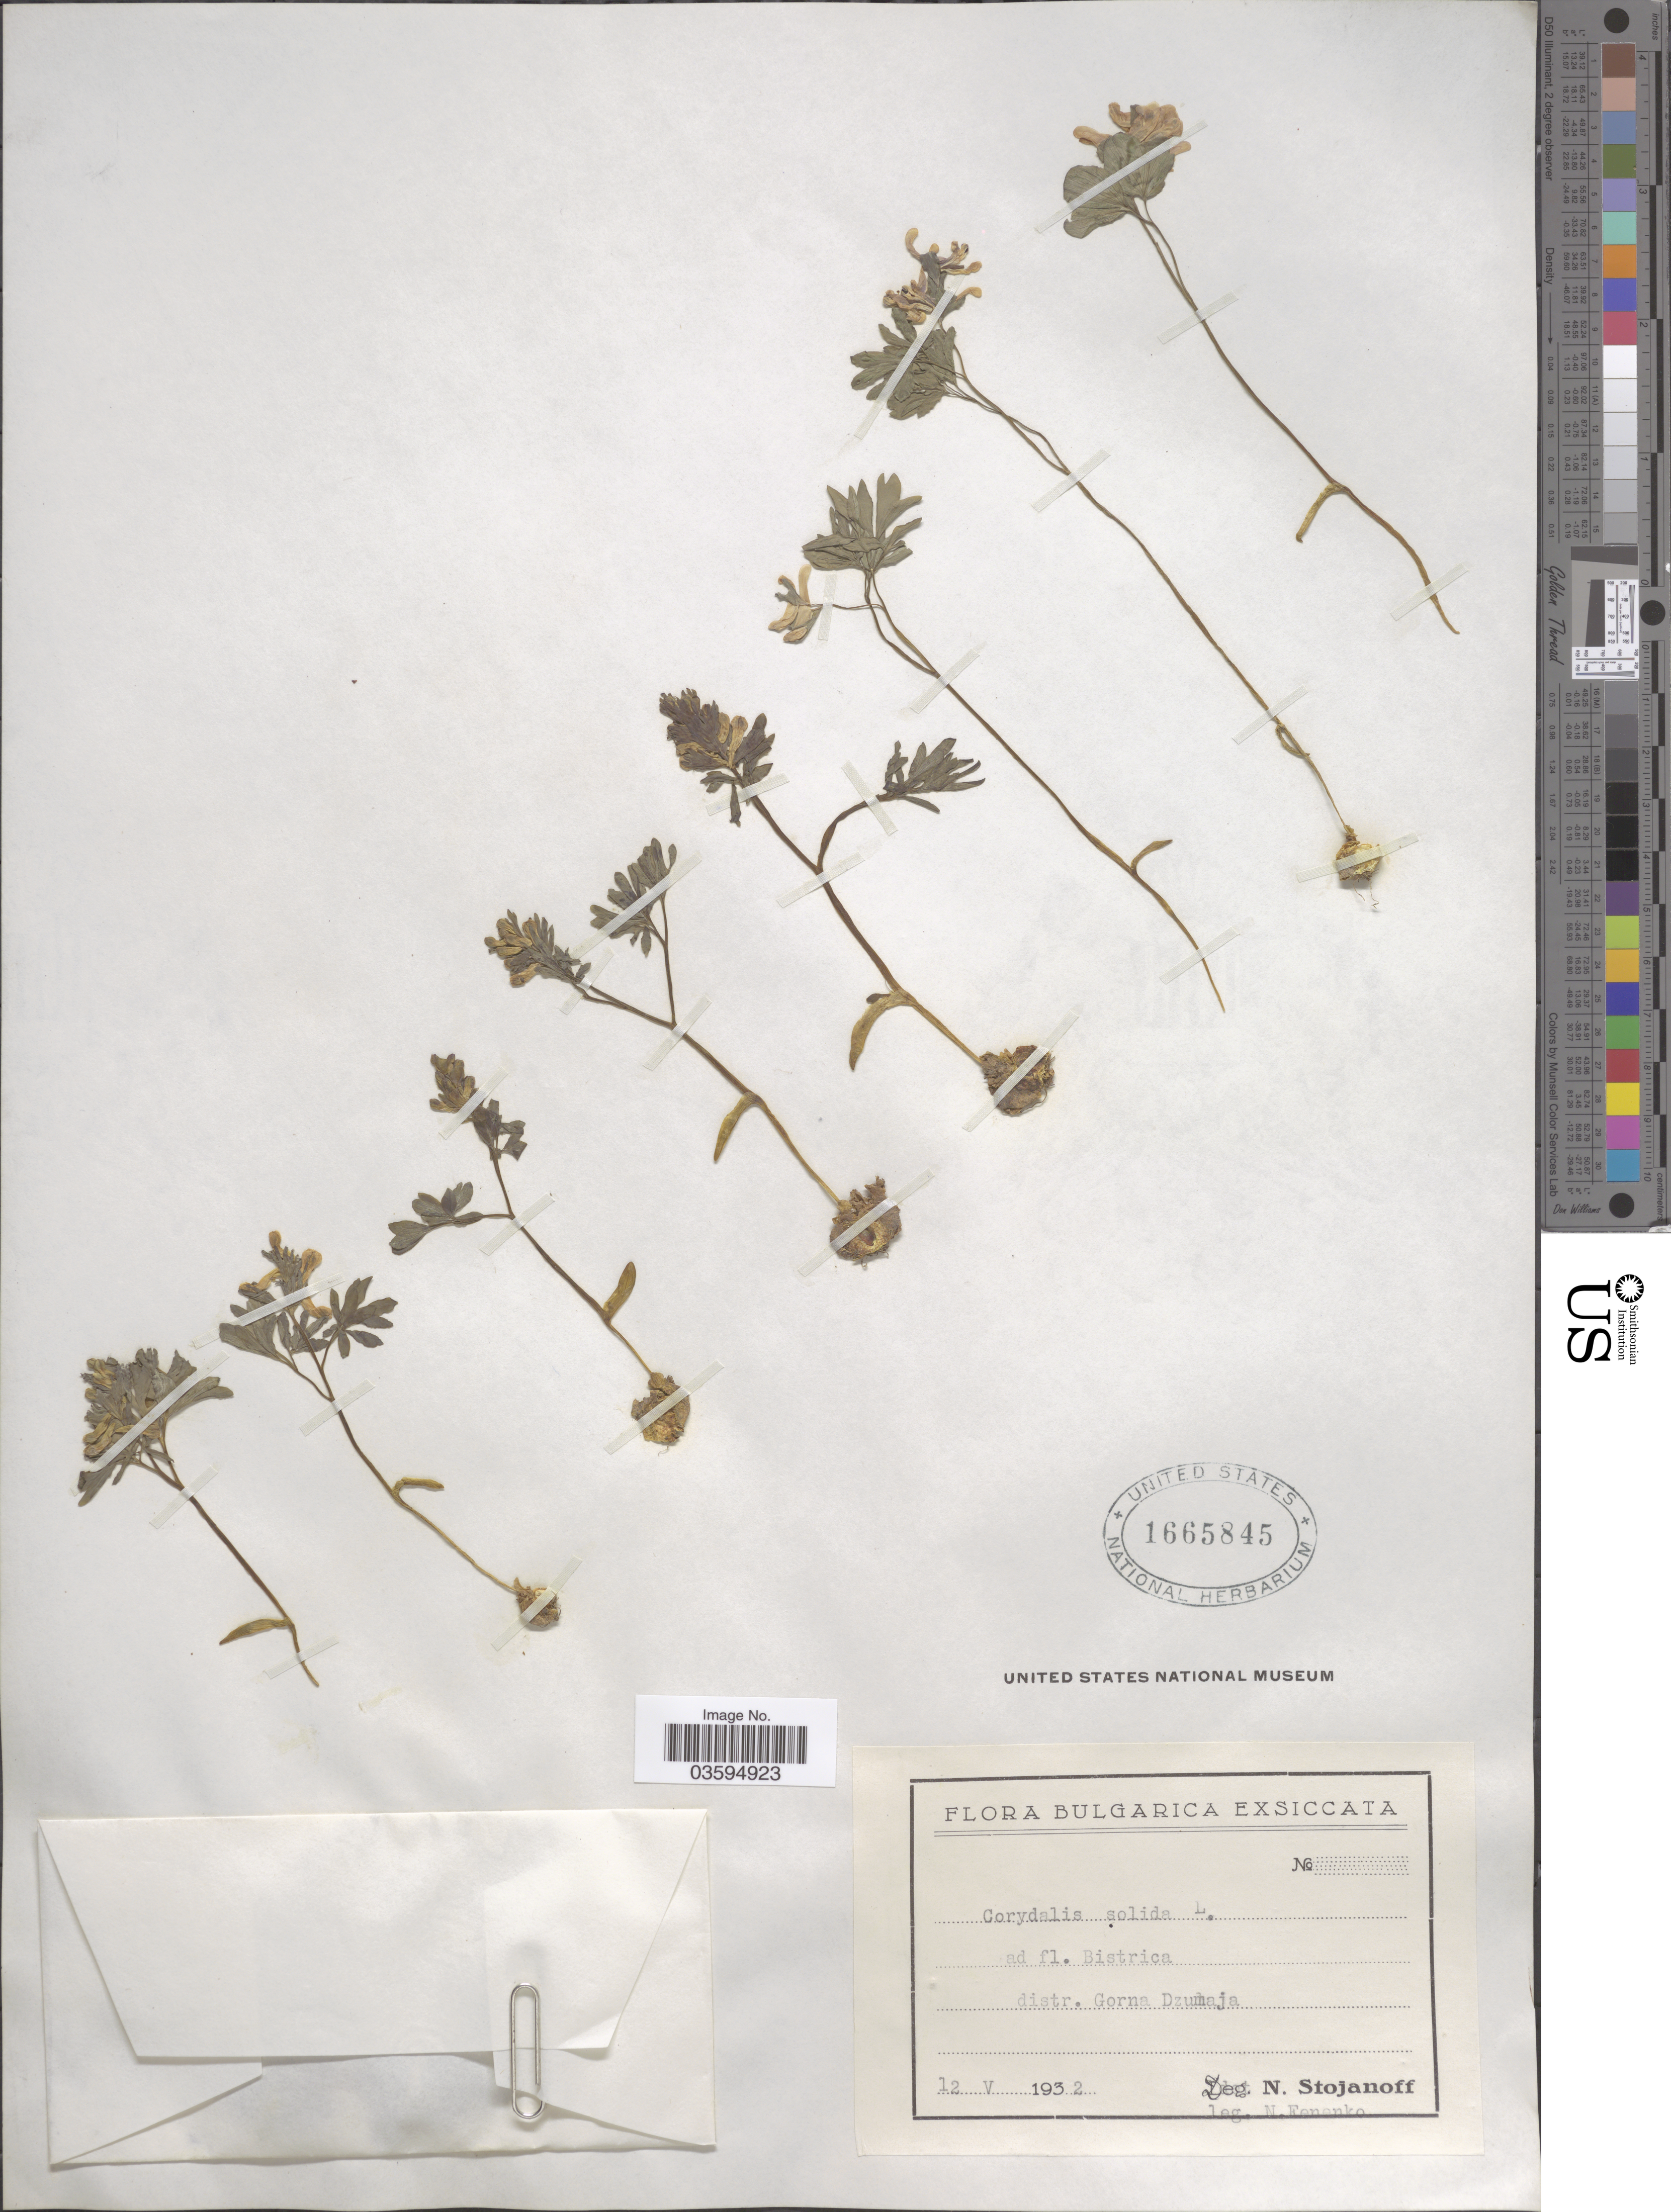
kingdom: Plantae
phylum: Tracheophyta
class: Magnoliopsida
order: Ranunculales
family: Papaveraceae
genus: Corydalis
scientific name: Corydalis solida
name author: (L.) Clairv.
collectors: N. Stojanoff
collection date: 1932-05-12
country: Bulgaria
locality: Ad fl. Bistrica distr. Gorna Dzumaja [interpreted].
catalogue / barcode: US 1665845